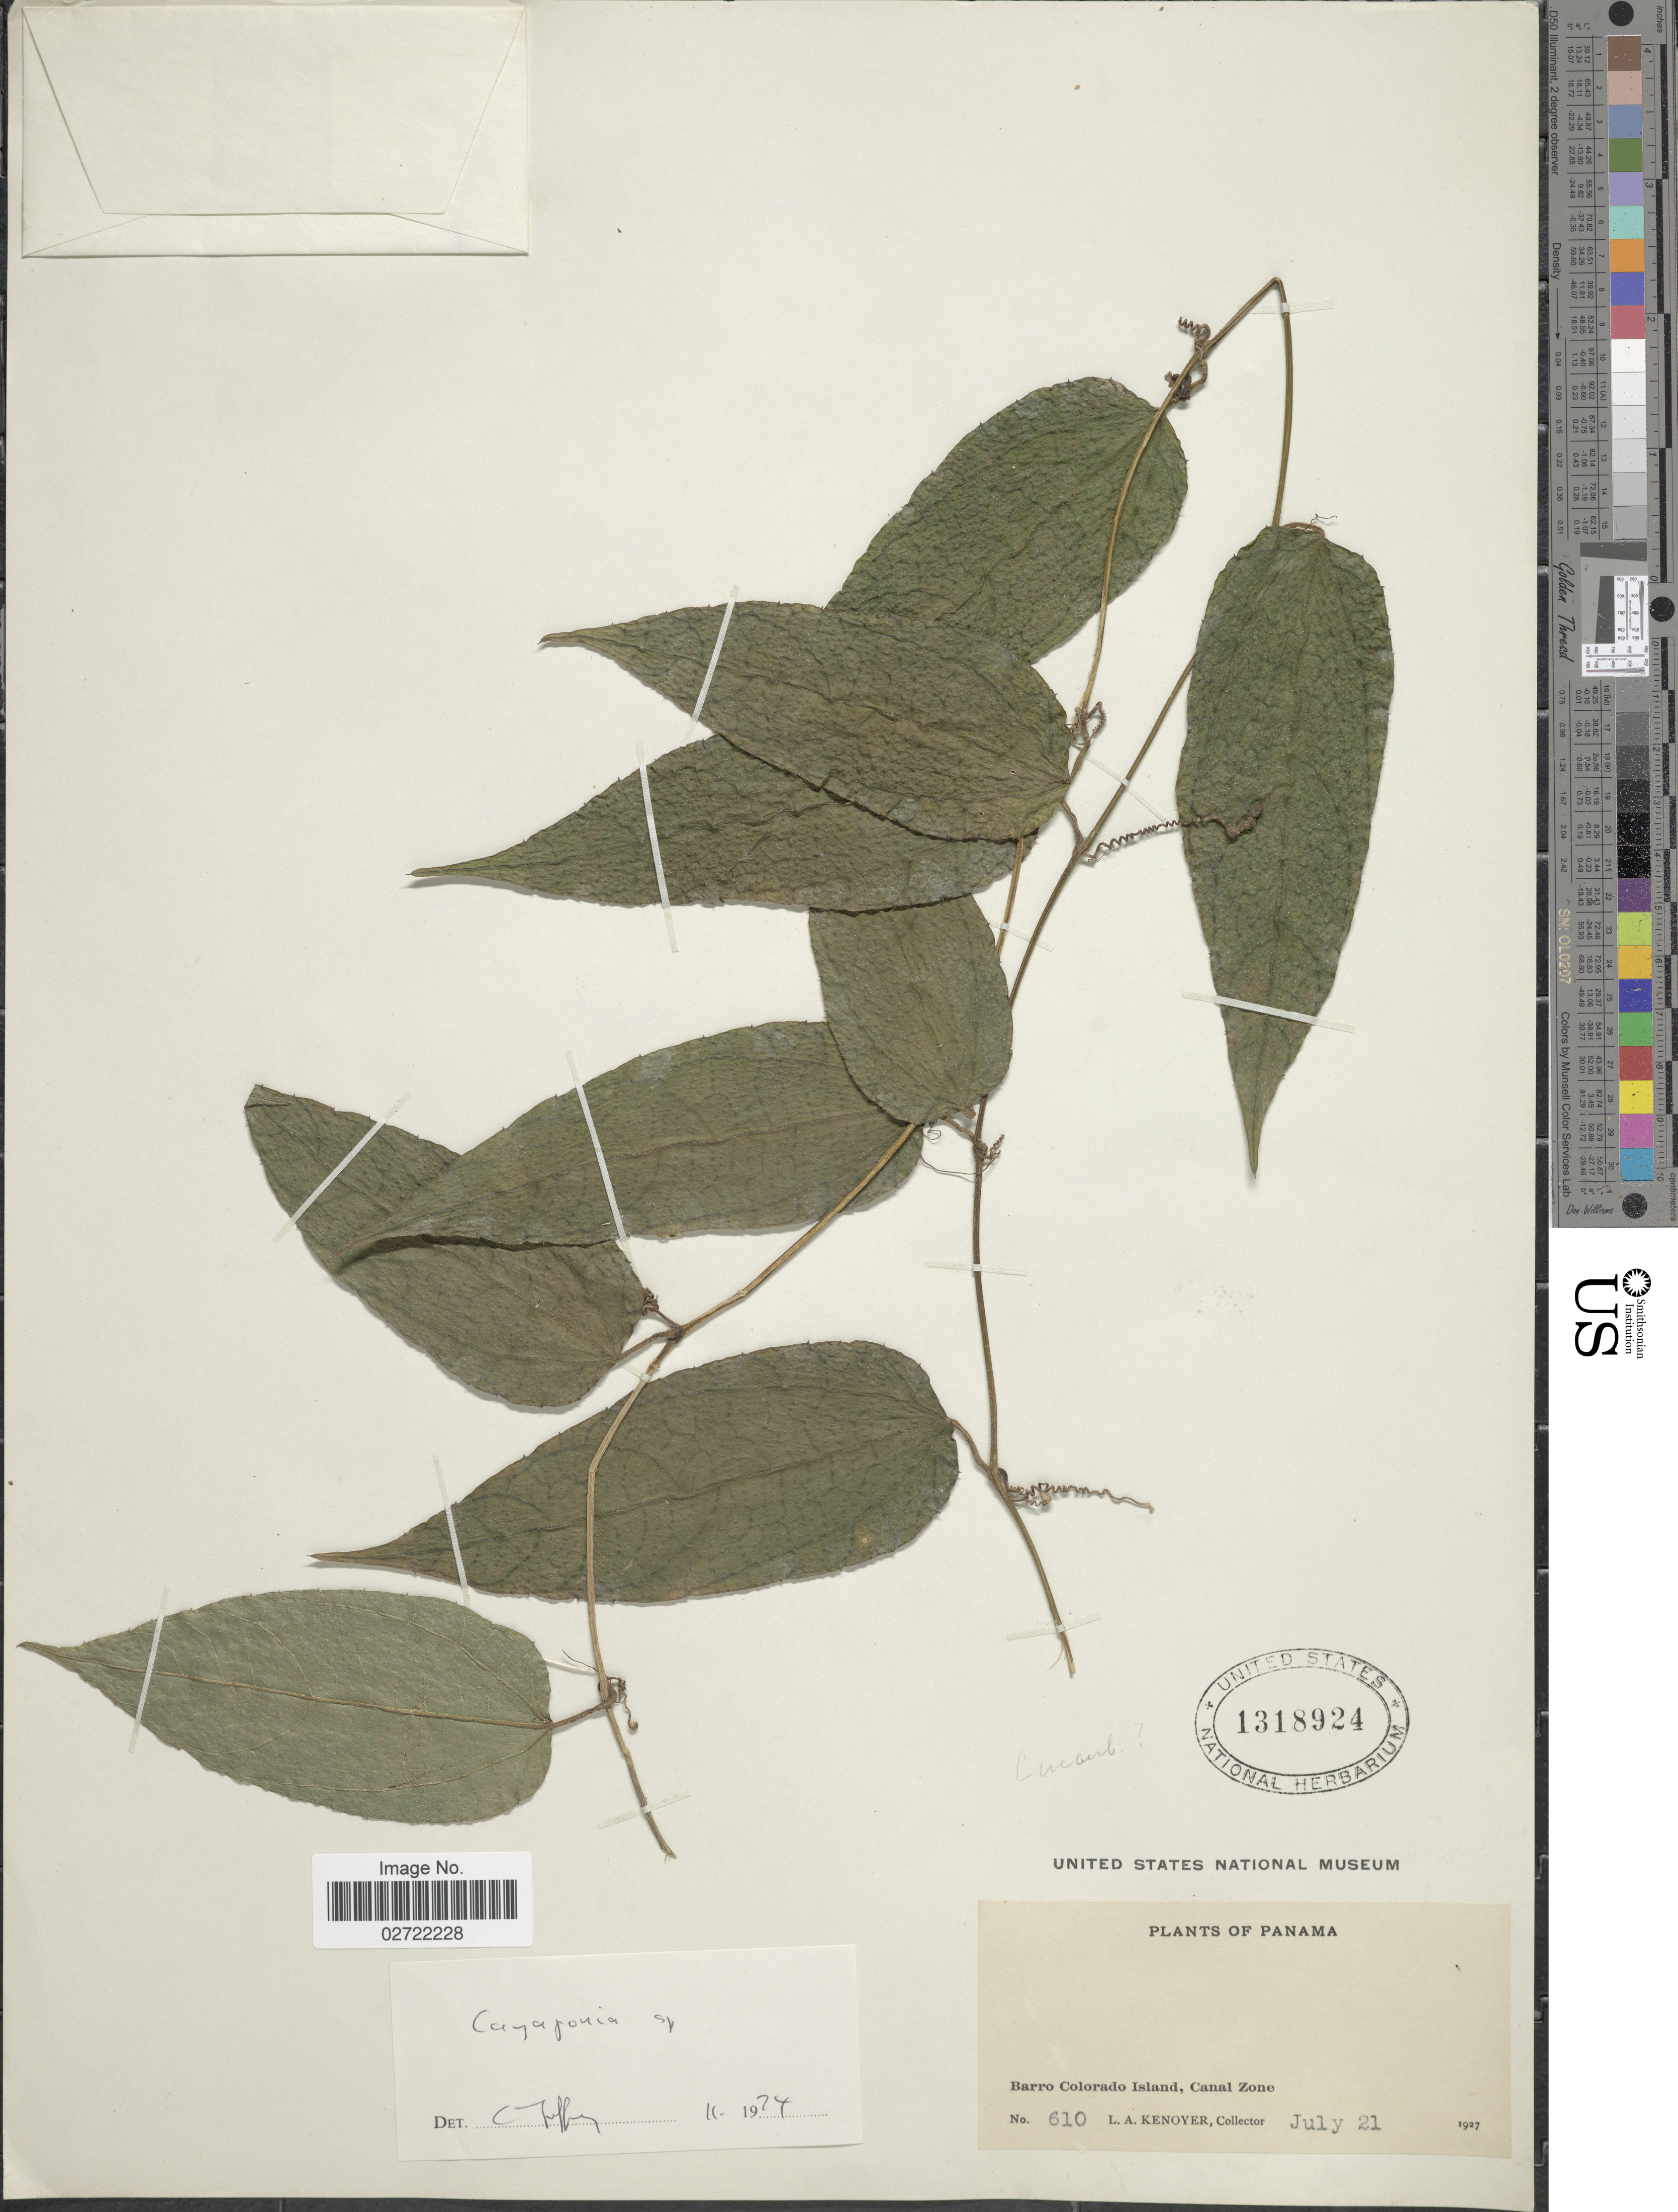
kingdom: Plantae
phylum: Tracheophyta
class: Magnoliopsida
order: Cucurbitales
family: Cucurbitaceae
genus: Cayaponia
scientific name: Cayaponia sp.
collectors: L. A. Kenoyer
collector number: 610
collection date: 1927-07-21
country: Panama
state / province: Panamá Oeste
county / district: Canal Zone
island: Barro Colorado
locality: Barro Colorado Island, Canal Zone.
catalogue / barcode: US 1318924